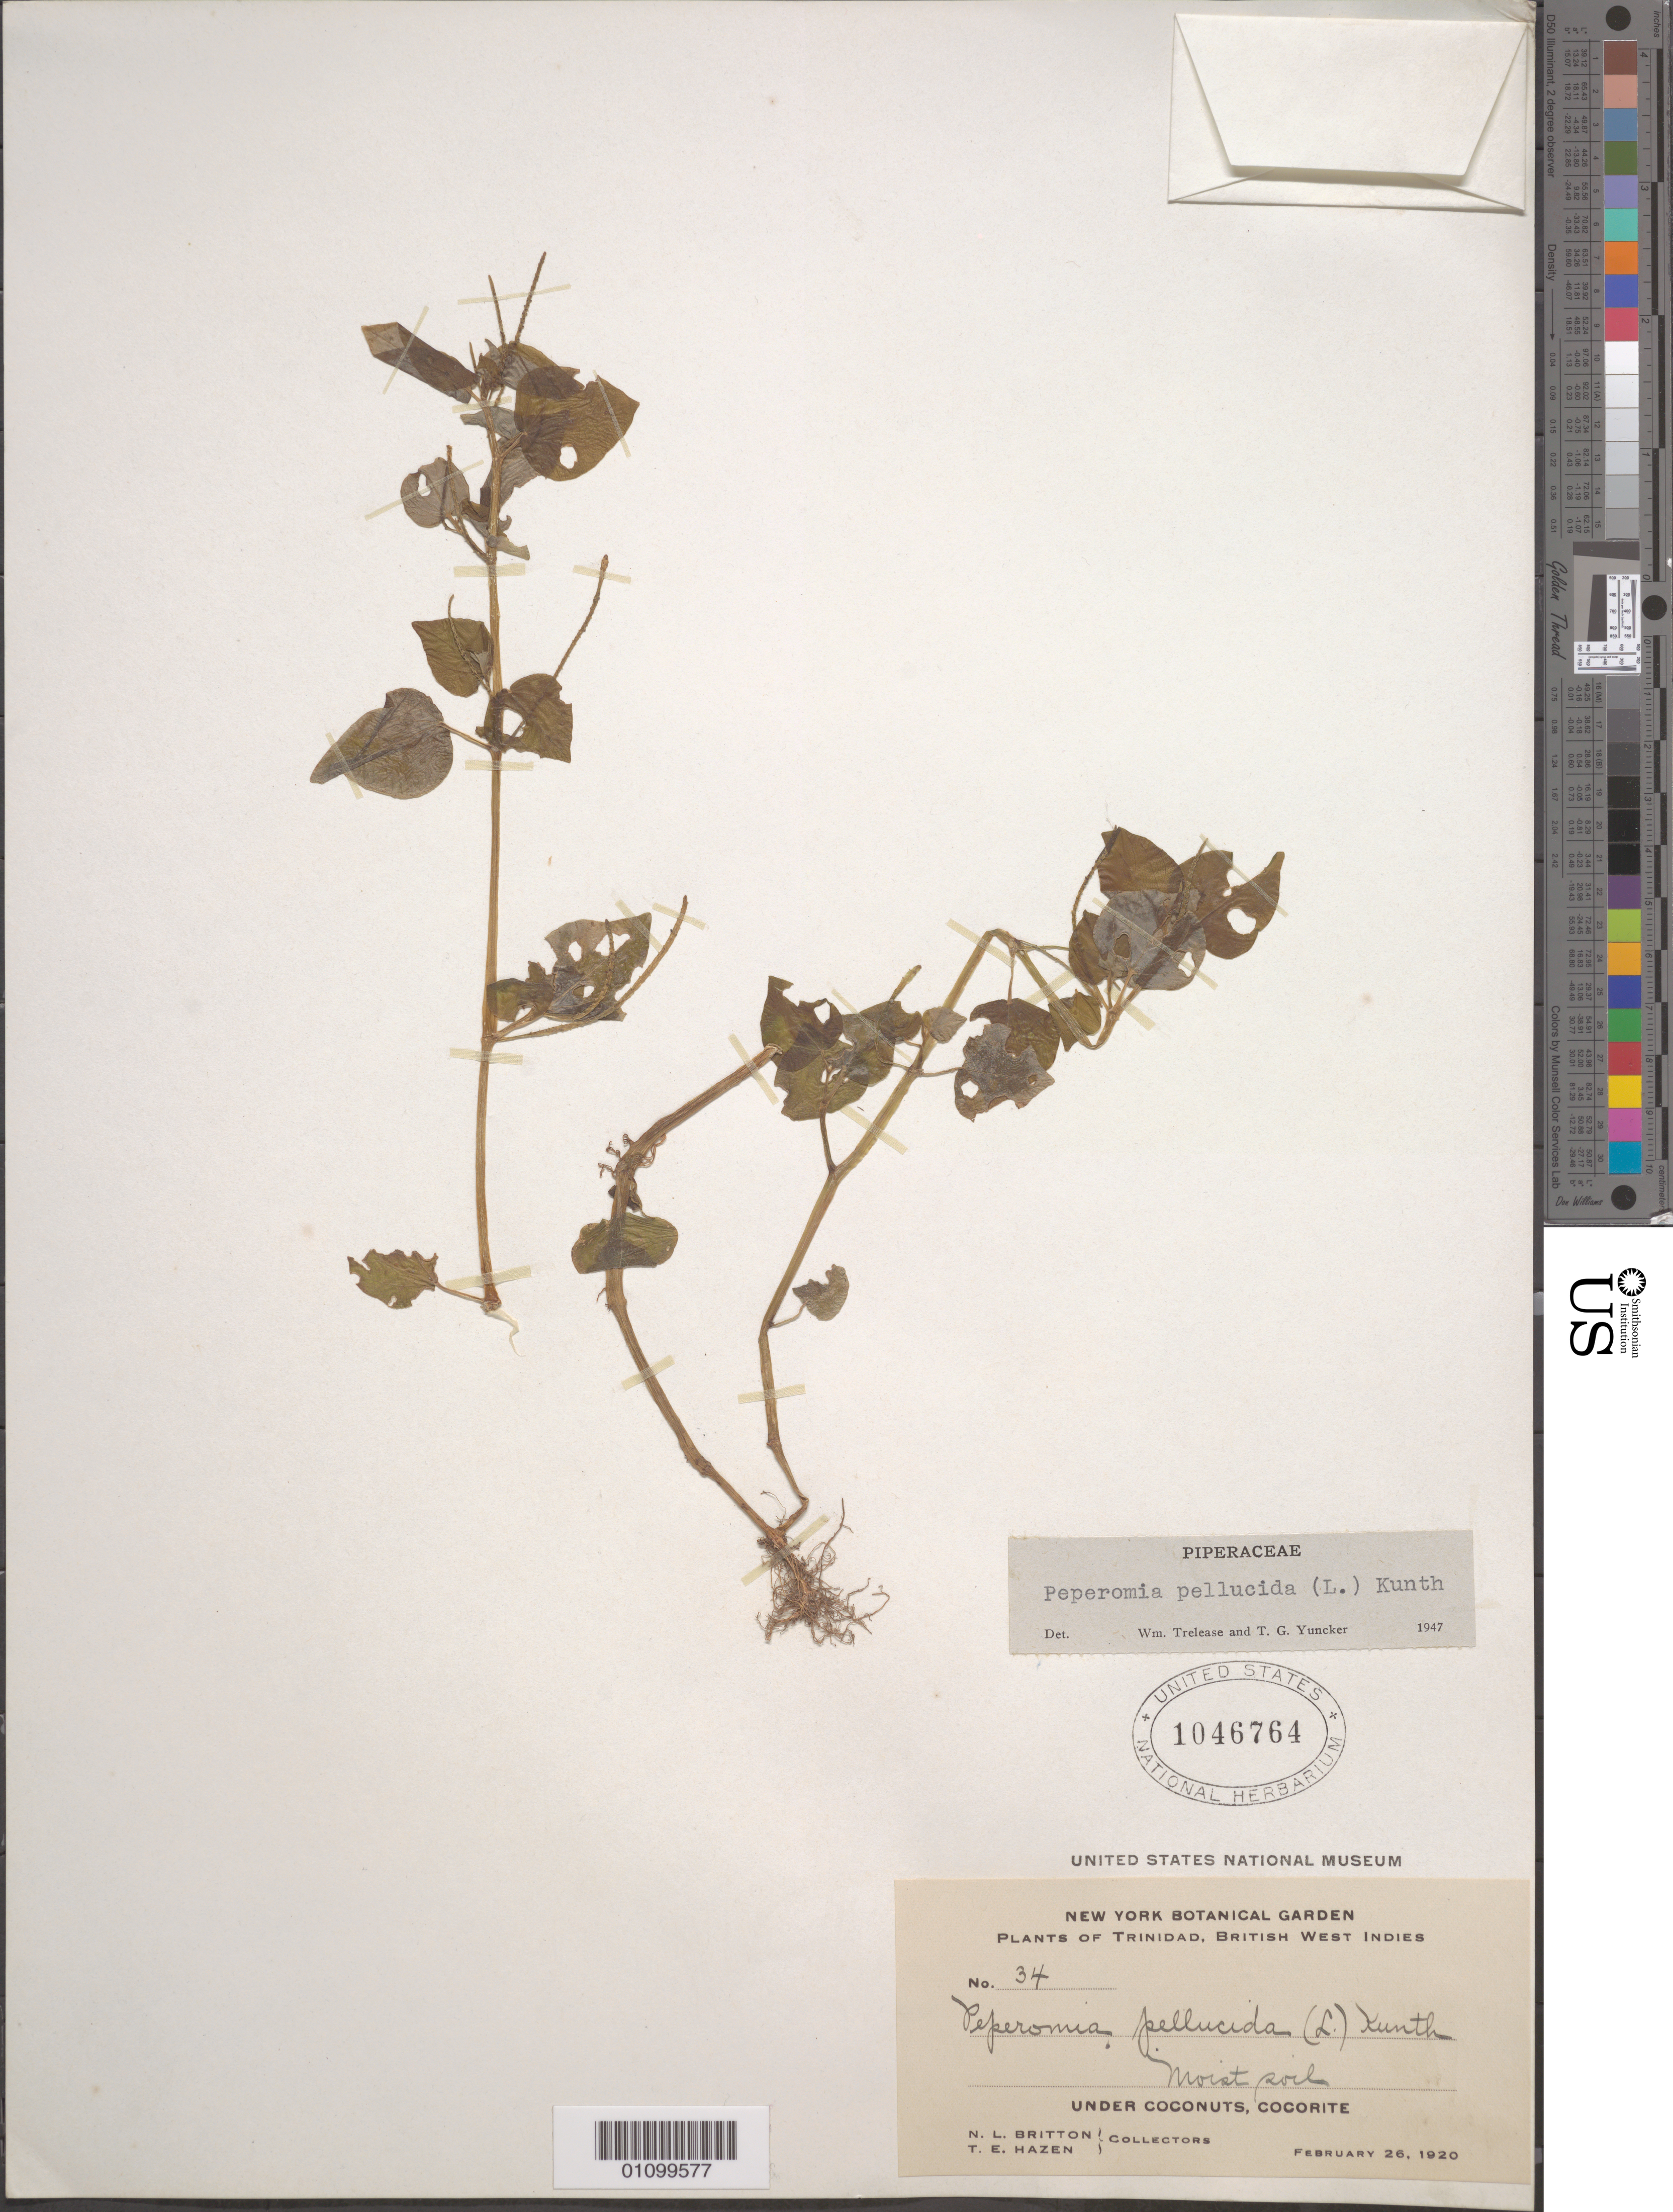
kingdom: Plantae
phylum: Tracheophyta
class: Magnoliopsida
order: Piperales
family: Piperaceae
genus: Peperomia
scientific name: Peperomia pellucida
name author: (L.) Kunth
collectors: N. Britton & T. E. Hazen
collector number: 34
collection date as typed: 26 Feb 1920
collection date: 1920-02-26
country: Trinidad and Tobago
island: Trinidad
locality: Under Coconuts, Cocorite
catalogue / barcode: US 1046764